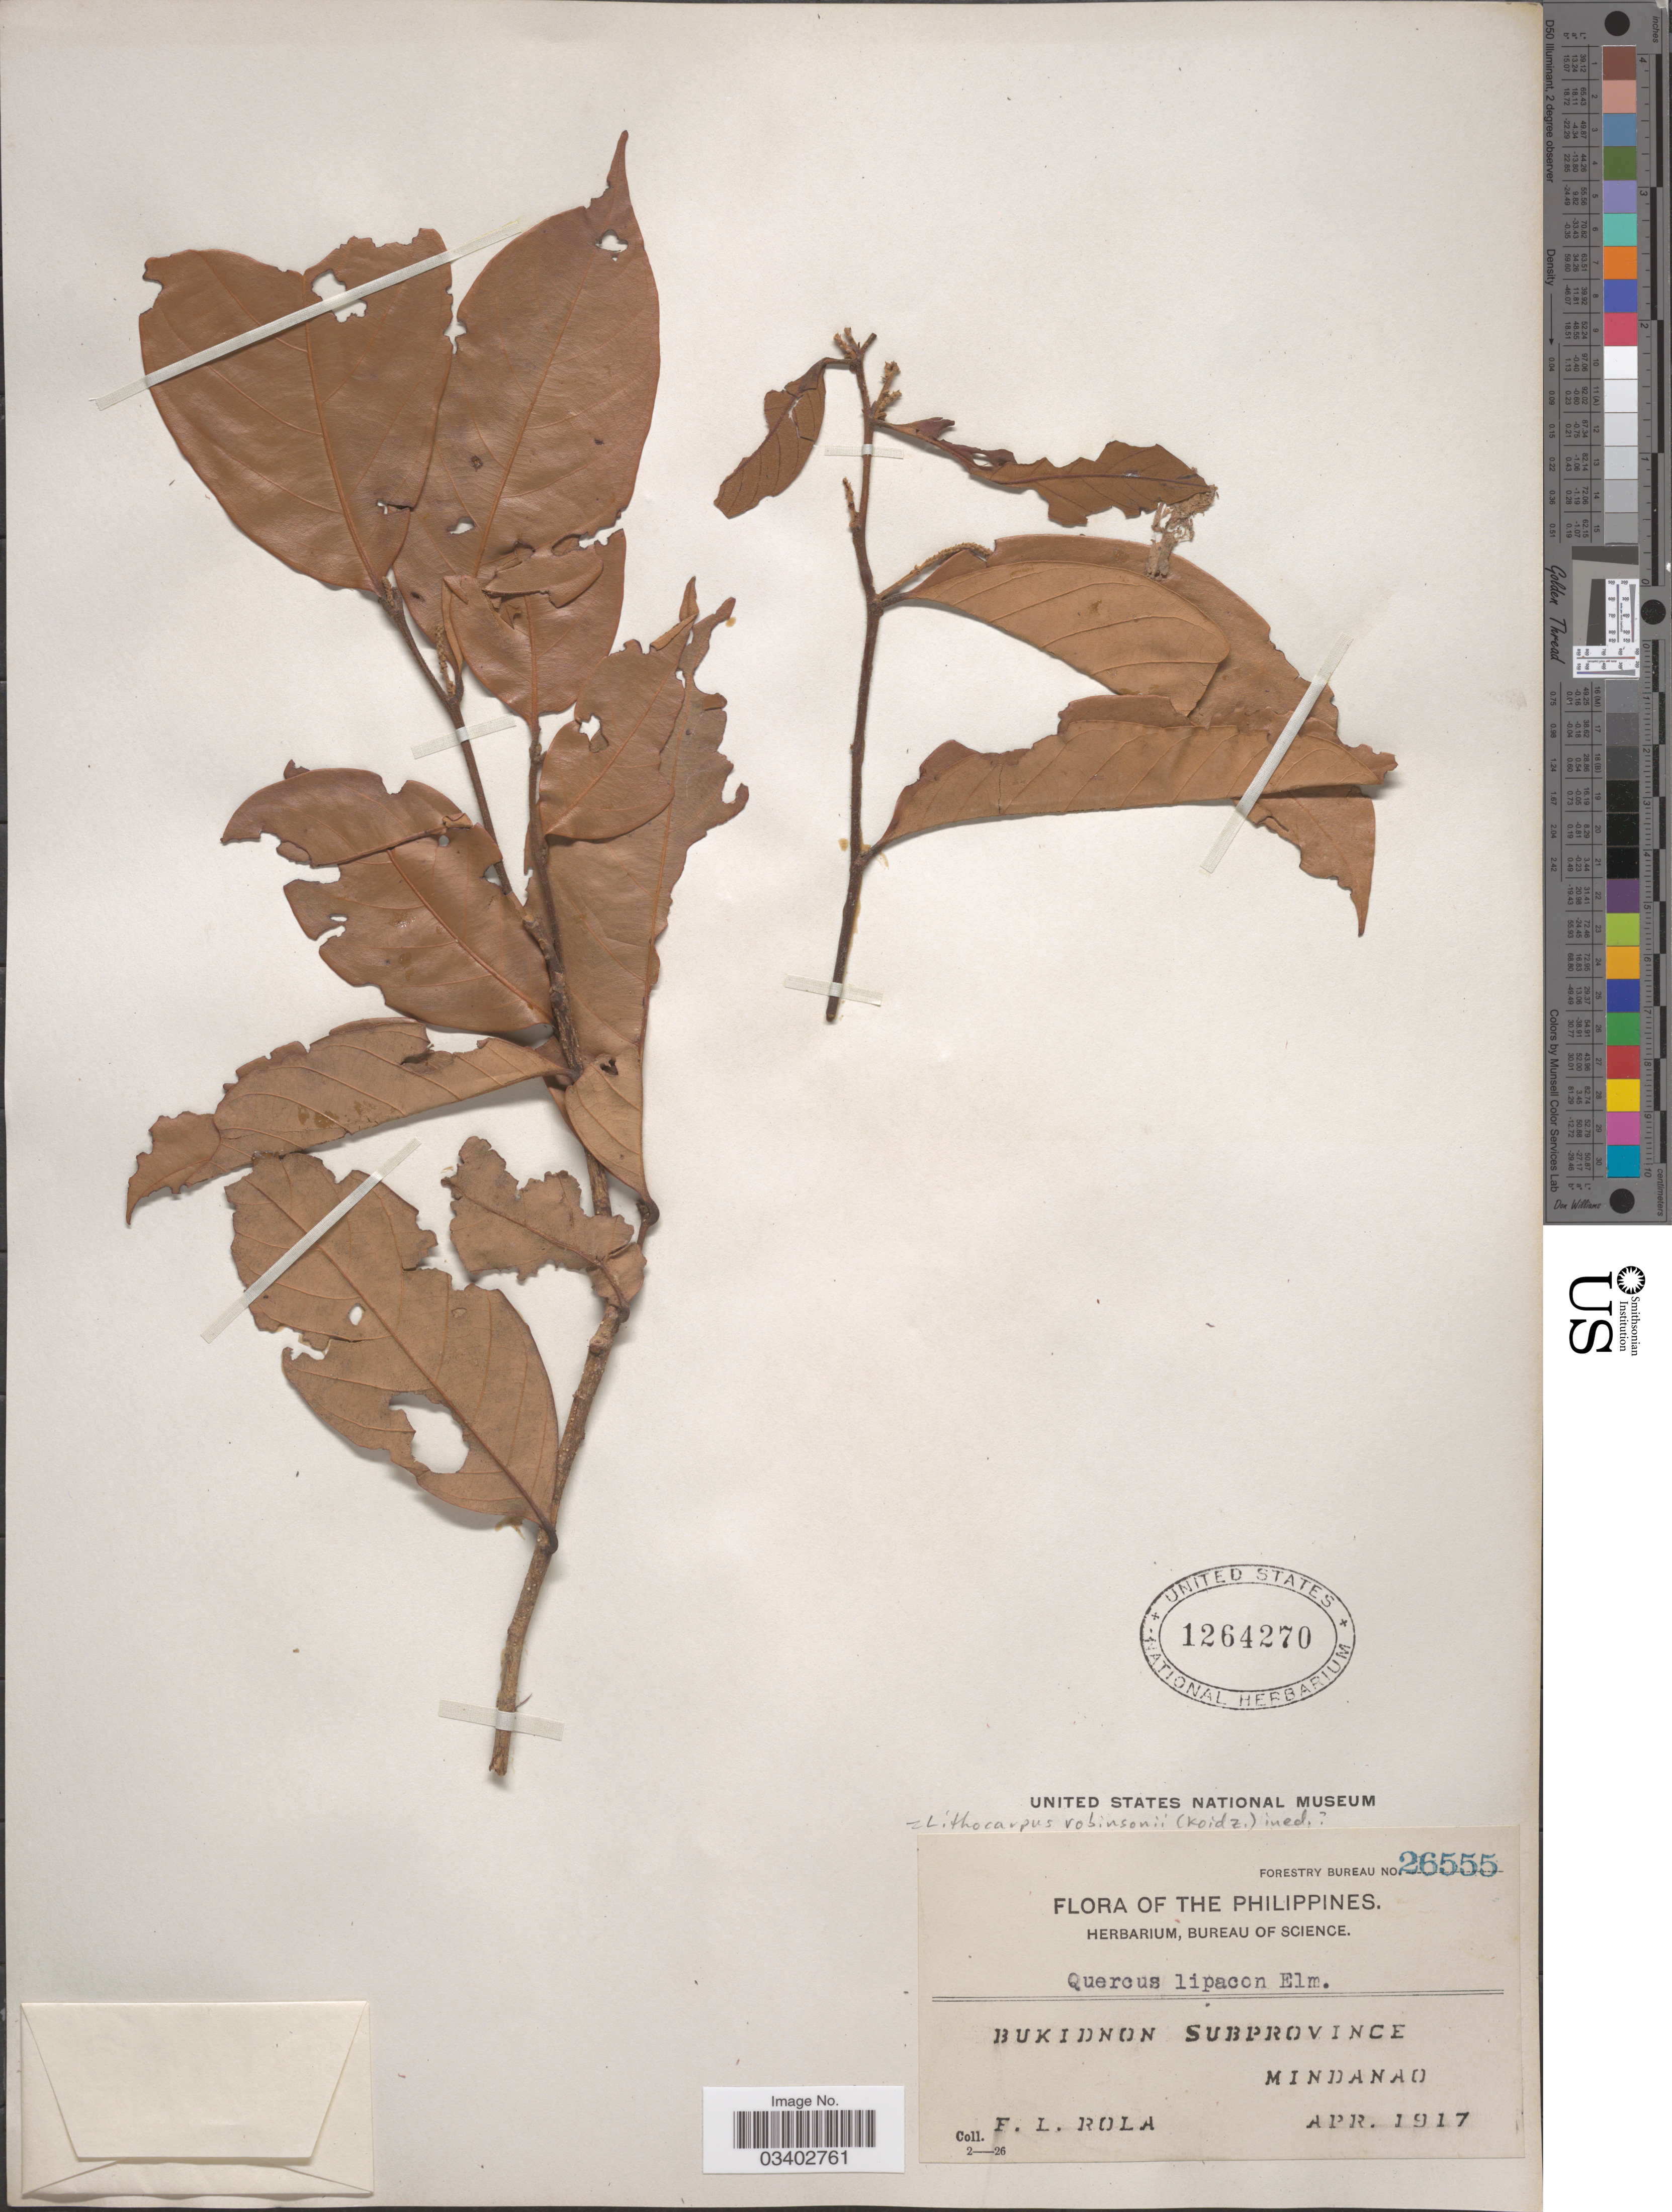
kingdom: Plantae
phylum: Tracheophyta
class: Magnoliopsida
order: Fagales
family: Fagaceae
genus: Lithocarpus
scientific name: Lithocarpus robinsonii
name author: (Koidz.) Rehder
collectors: F. Rola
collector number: Forestry Bureau 26555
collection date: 1917-04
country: Philippines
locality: Bukidnon Subprovince. Mindanao.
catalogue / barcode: US 1264270